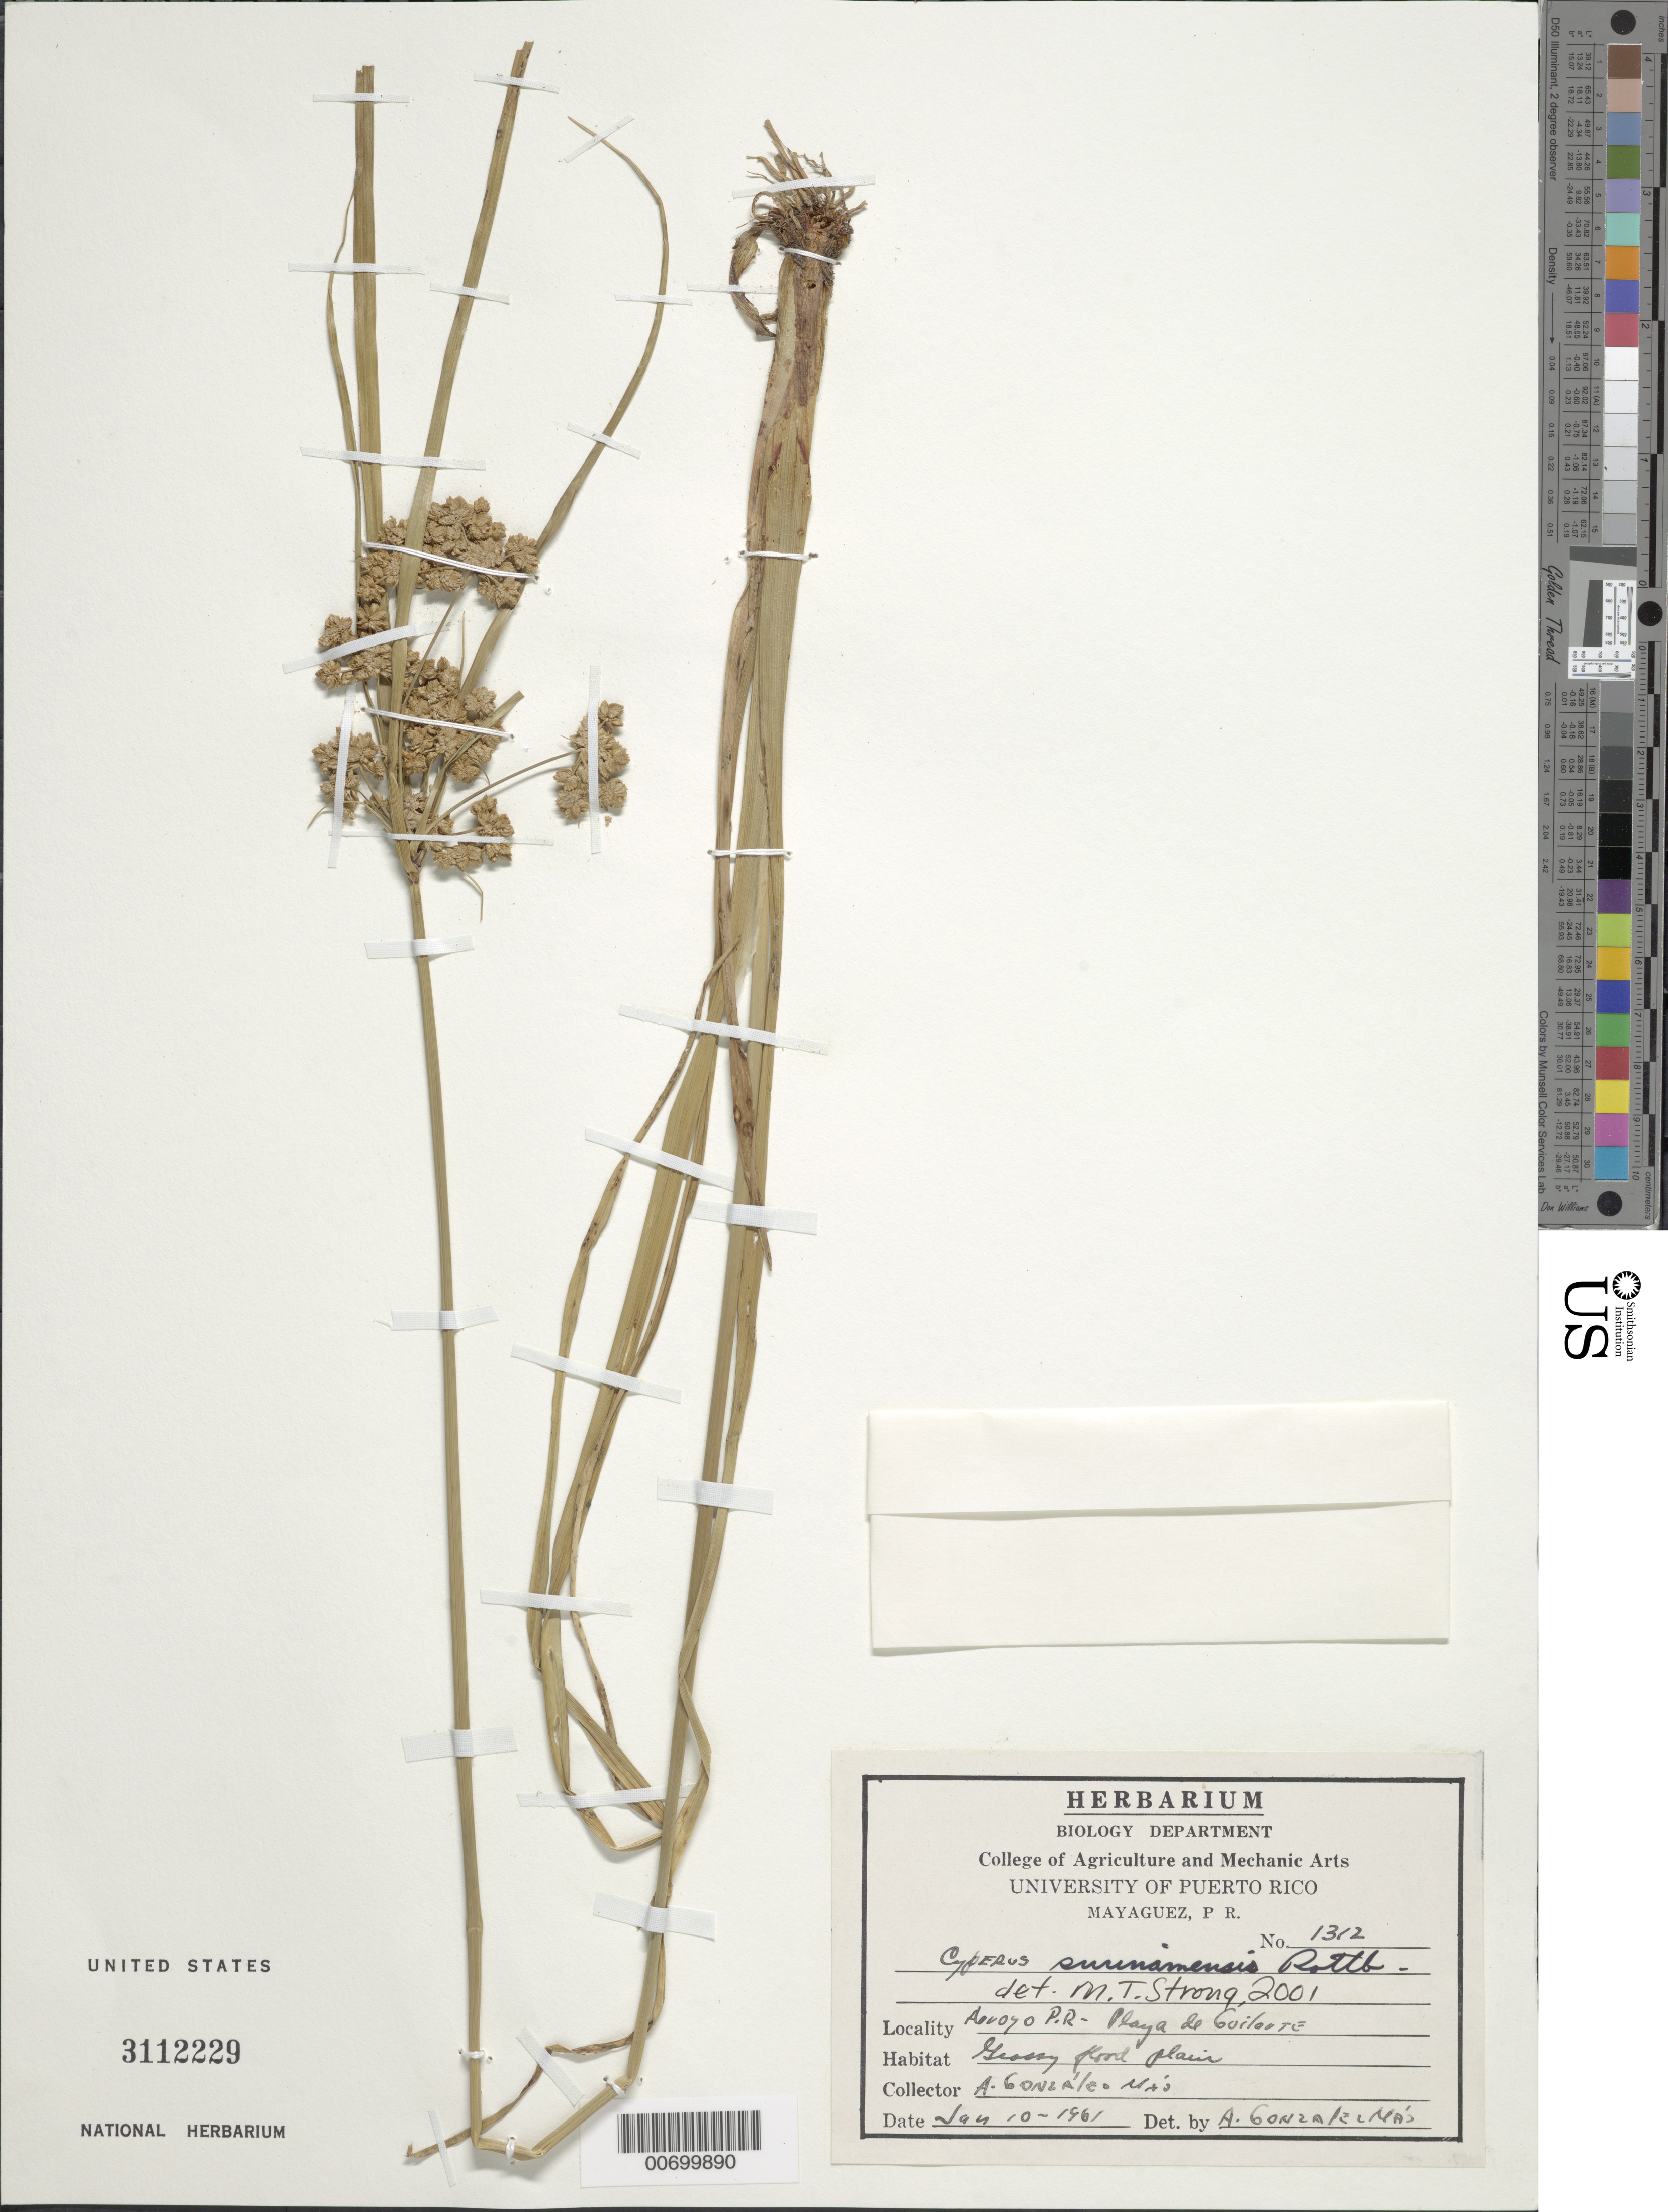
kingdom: Plantae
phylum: Tracheophyta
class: Liliopsida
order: Poales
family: Cyperaceae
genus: Cyperus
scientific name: Cyperus surinamensis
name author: Rottb.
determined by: Strong, M. T., (US), Smithsonian Institution - National Museum of Natural History (UNITED STATES)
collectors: A. González Más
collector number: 1312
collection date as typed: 10 Jan 1961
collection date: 1961-01-10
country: Puerto Rico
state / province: Arroyo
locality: Arroyo: Playa de Guilarte.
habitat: Grassy flood plain.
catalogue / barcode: US 3112229